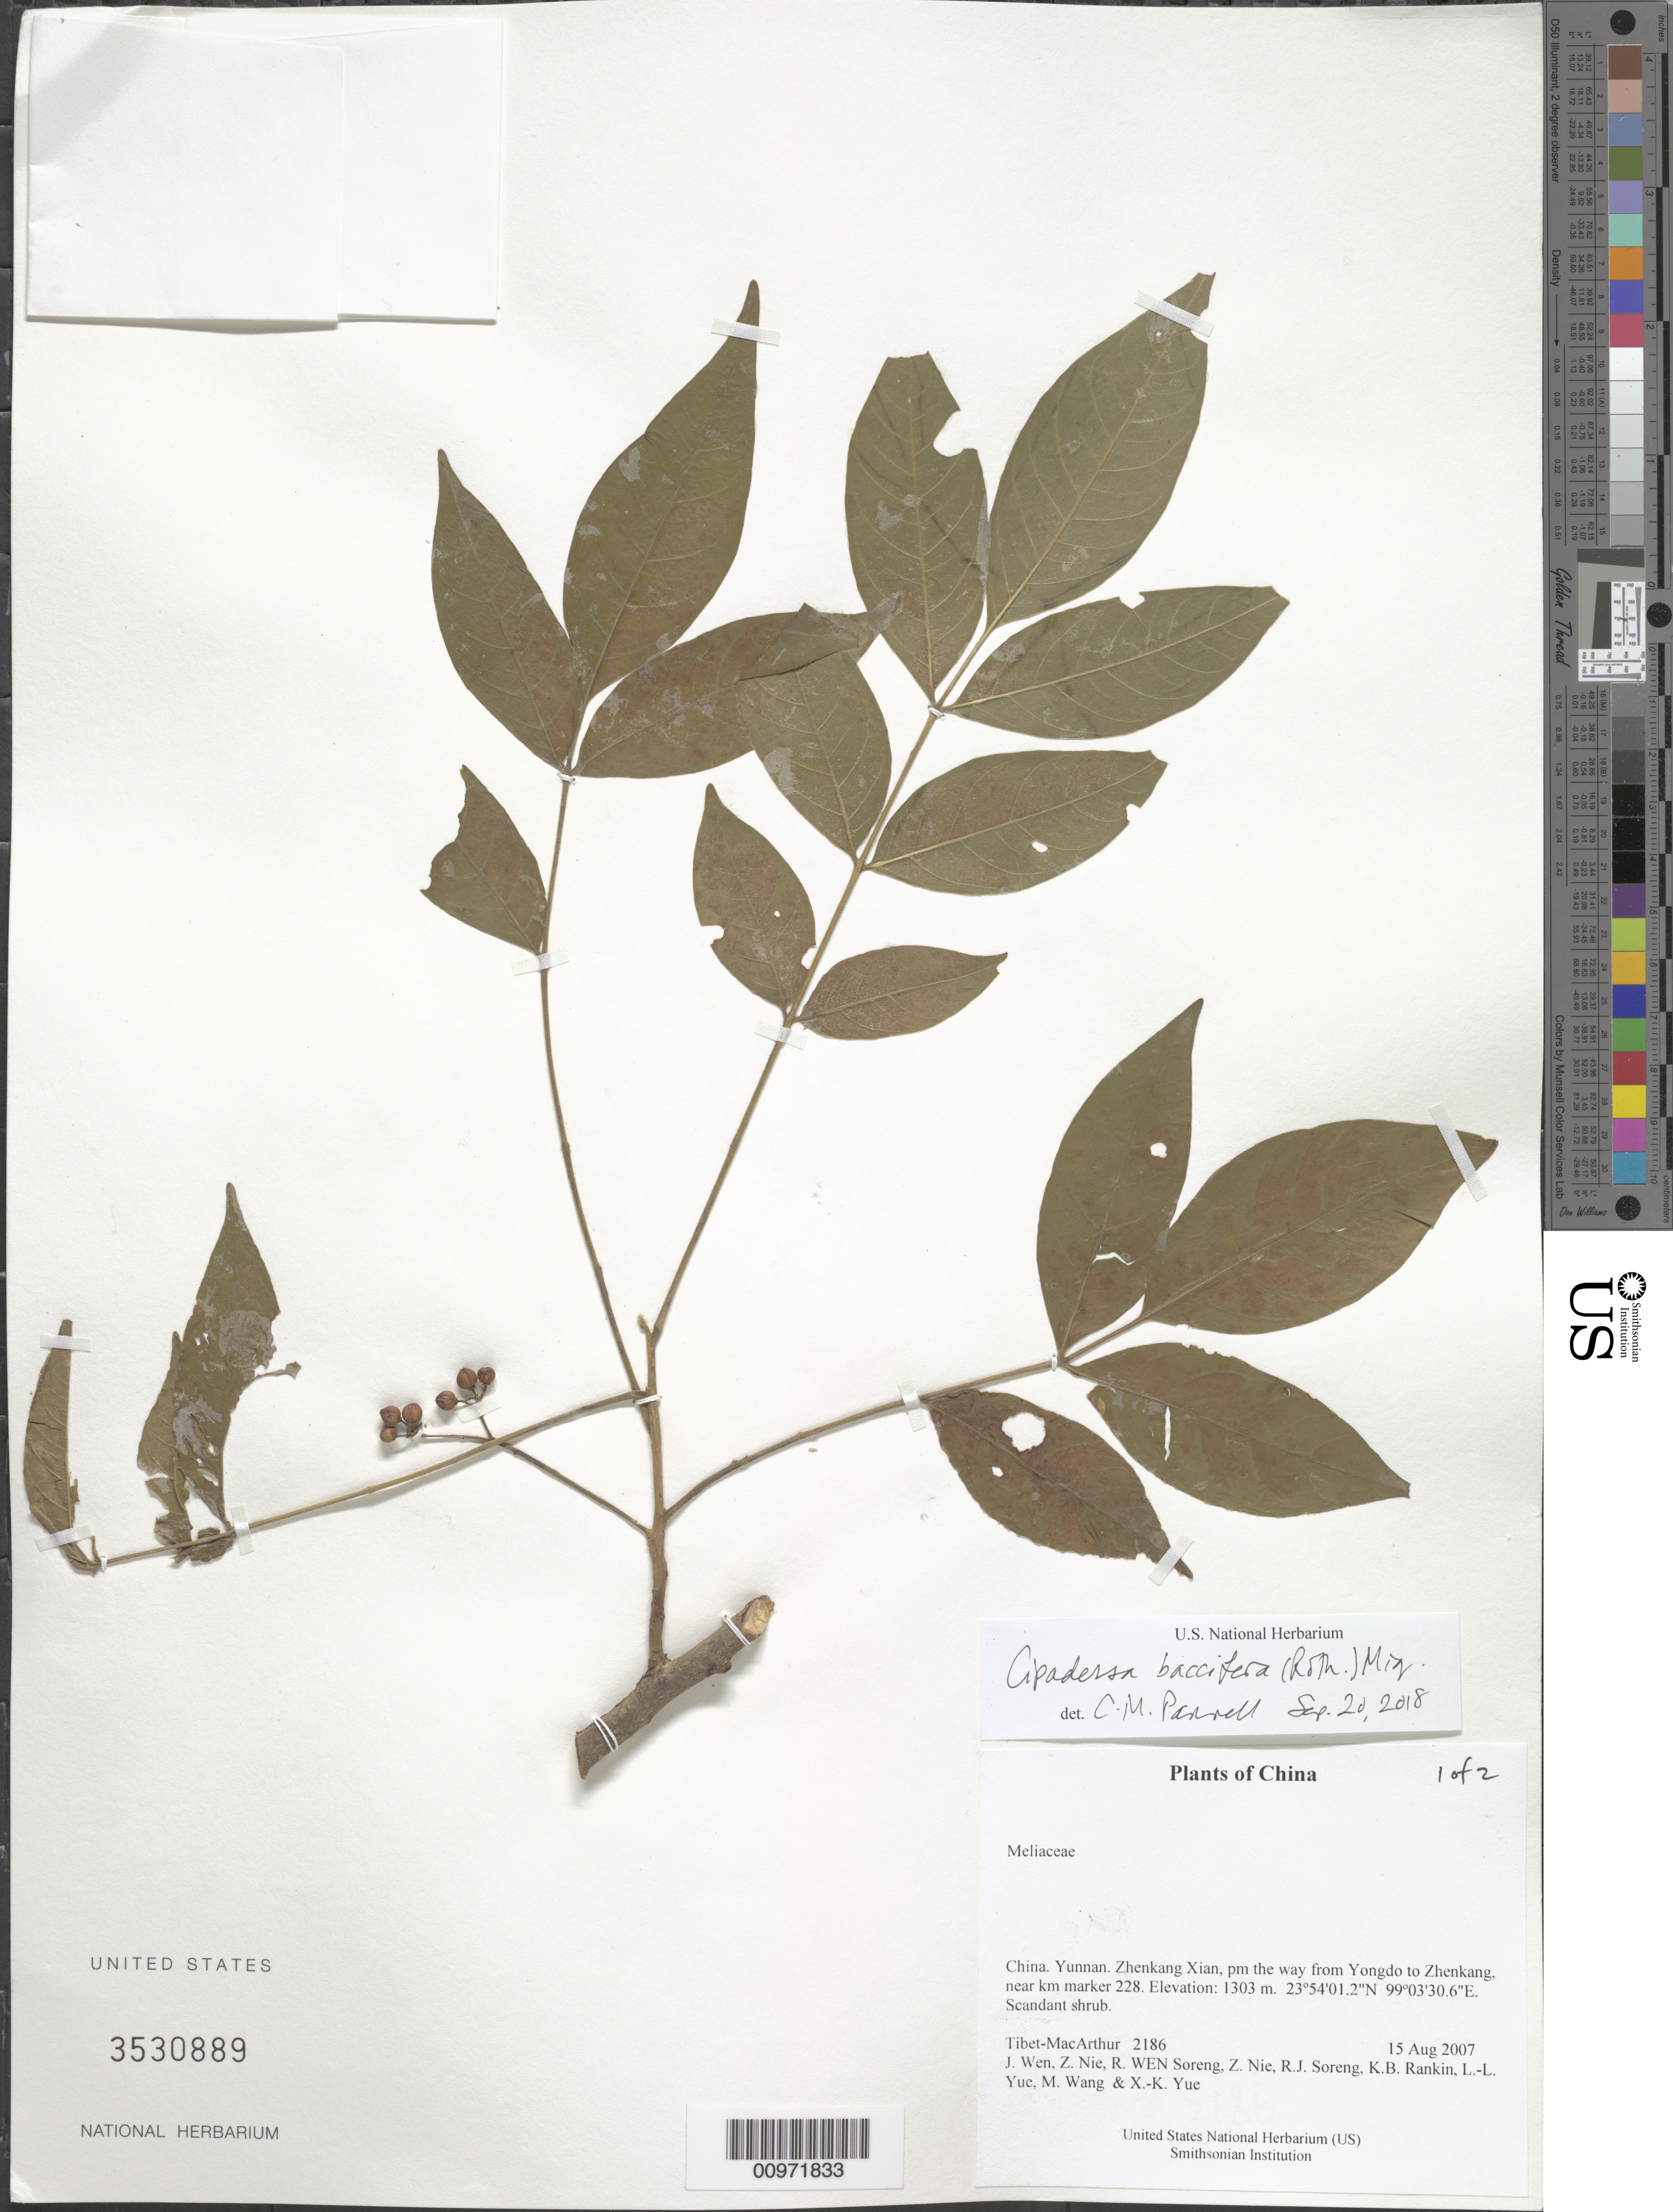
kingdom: Plantae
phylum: Tracheophyta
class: Magnoliopsida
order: Sapindales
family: Meliaceae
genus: Cipadessa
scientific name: Cipadessa baccifera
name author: Miq.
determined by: Pannell, C. M.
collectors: Tibet-MacArthur, J. Wen, Z. Nie, R. J. Soreng, K. Rankin, L. Yue, M. Wang & X. Yue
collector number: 2186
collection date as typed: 15 Aug 2007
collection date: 2007-08-15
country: China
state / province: Yunnan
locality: Zhenkang Xian, pm the way from Yongdo to Zhenkang, near km marker 228.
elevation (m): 1303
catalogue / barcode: US 3530889